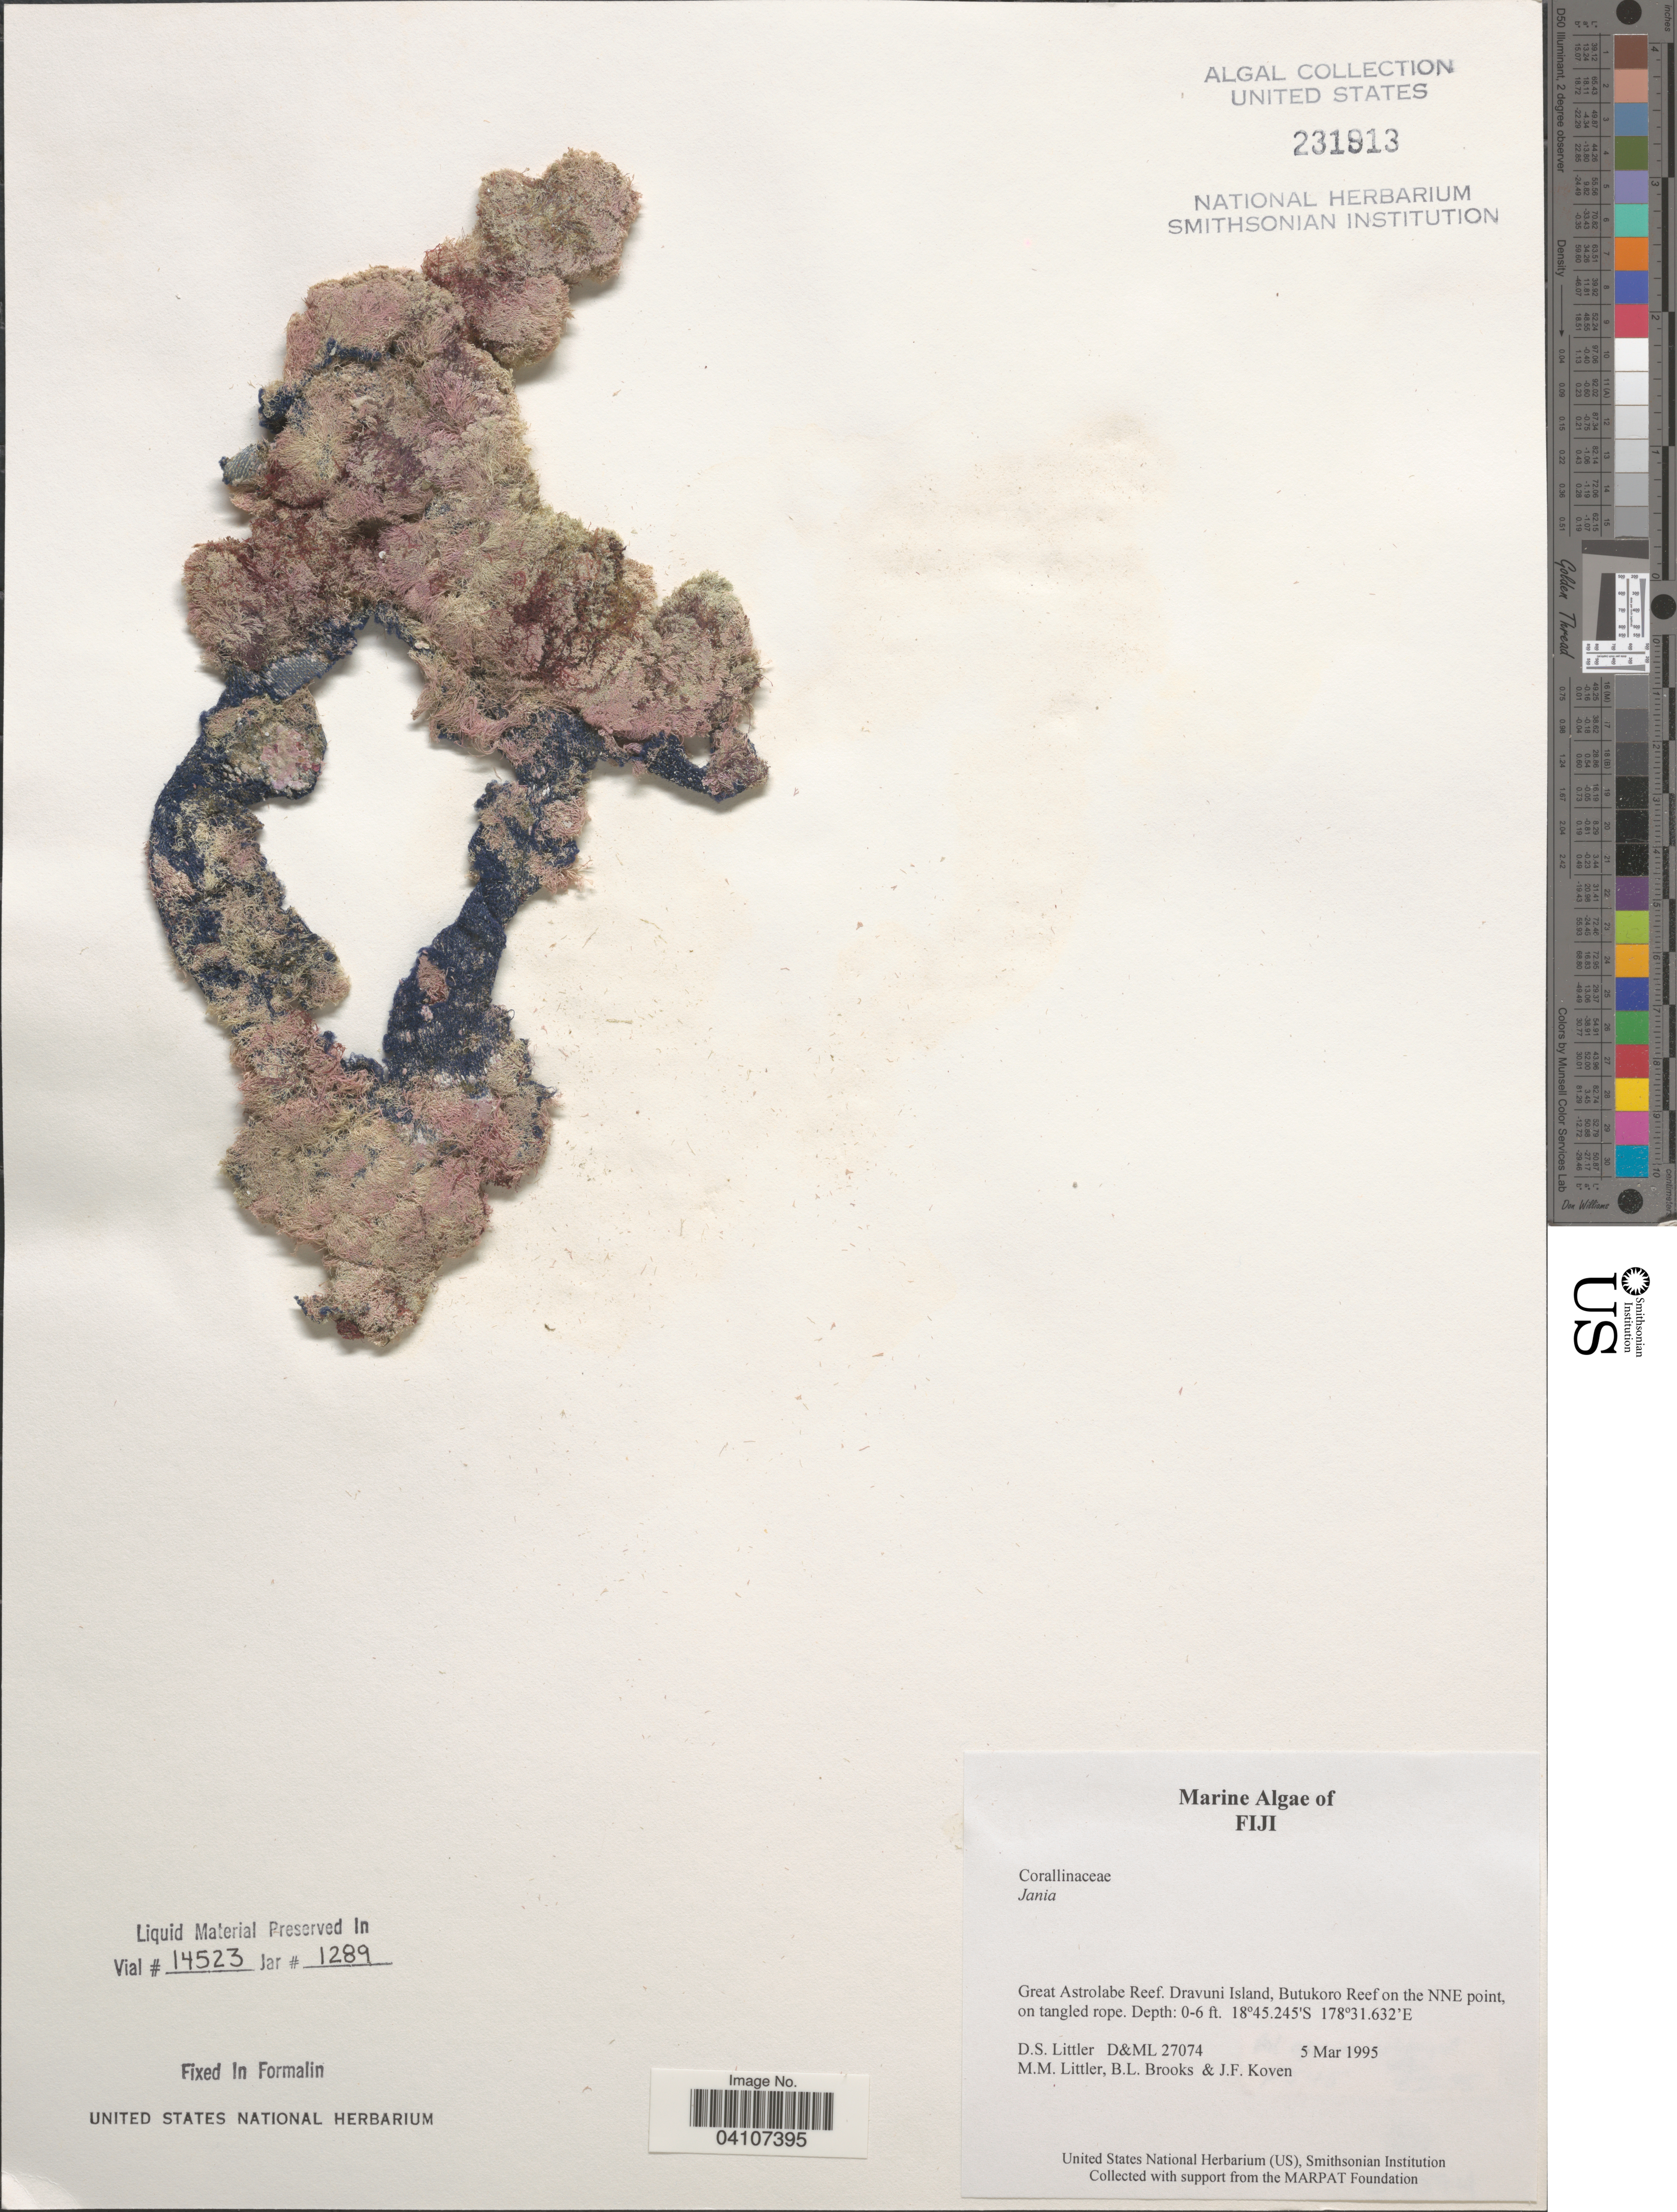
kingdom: Plantae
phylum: Rhodophyta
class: Florideophyceae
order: Corallinales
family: Corallinaceae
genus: Jania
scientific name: Jania sp.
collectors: D. S. Littler, B. Brooks & J. Koven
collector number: D&ML 27074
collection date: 1995-03-05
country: Fiji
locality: Great Astrolabe Reef. Dravuni Island, Butukoro Reef on the NNE point, on tangled rope.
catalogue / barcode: US 213813